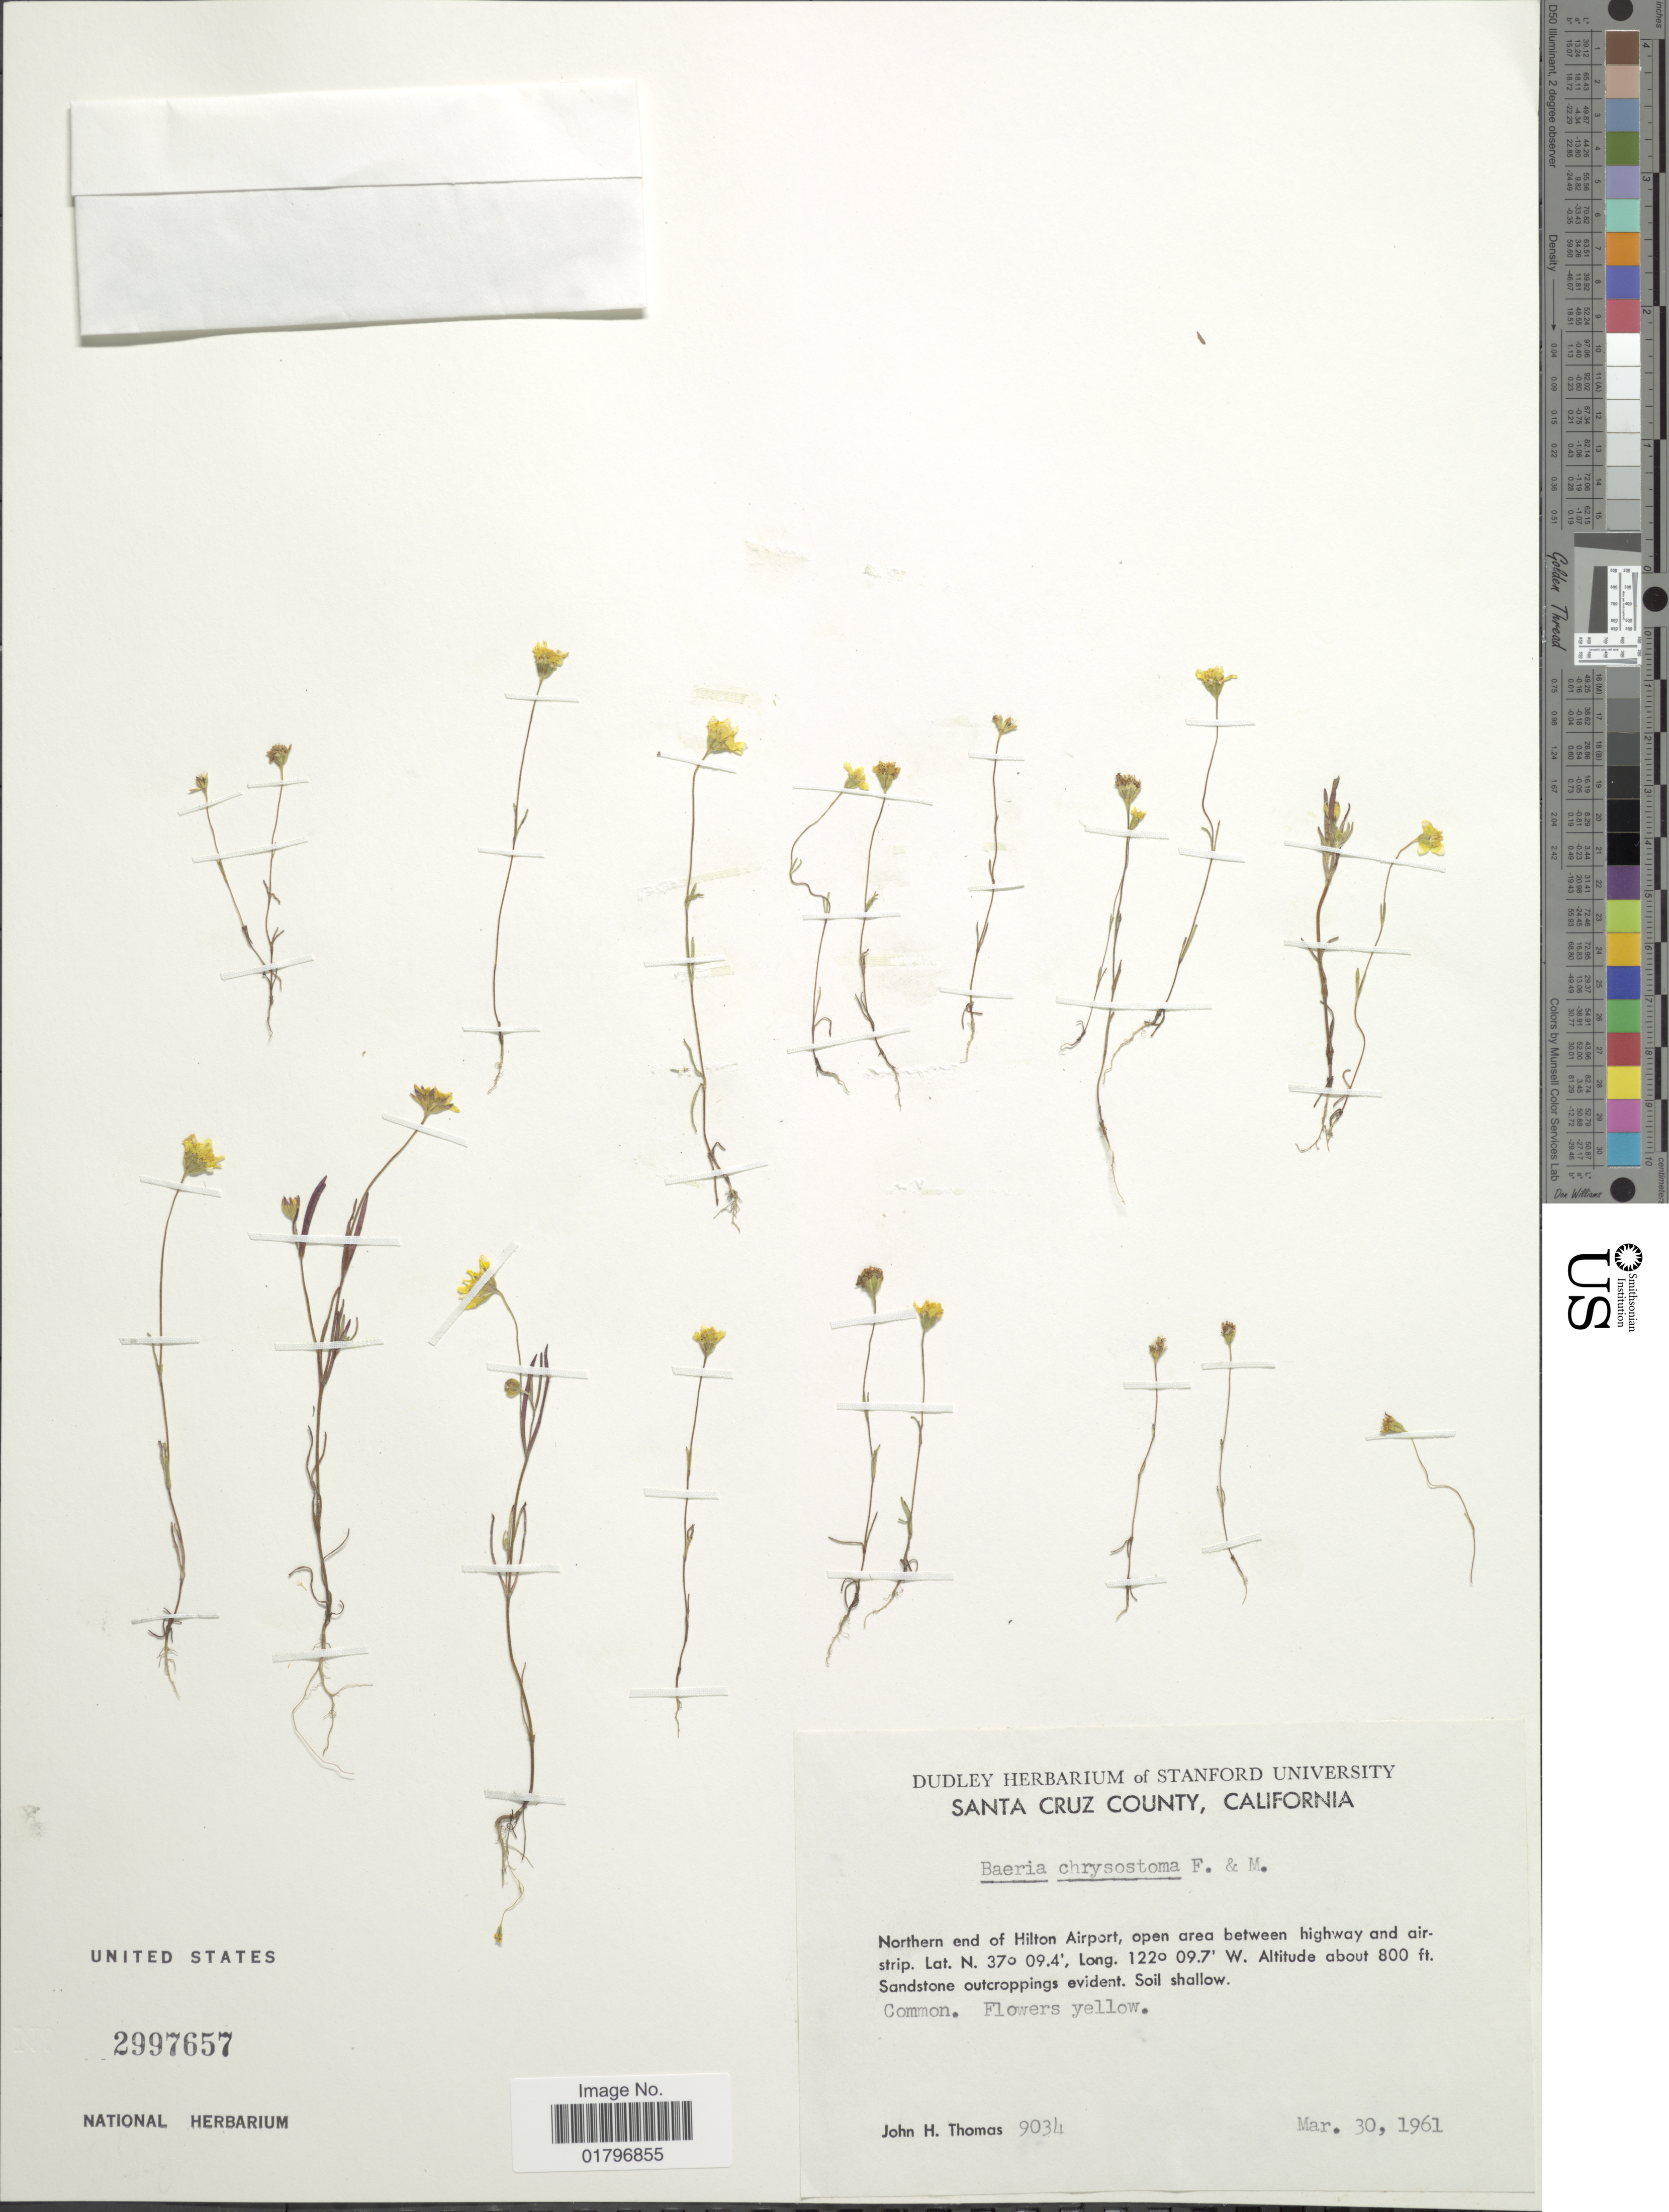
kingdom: Plantae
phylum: Tracheophyta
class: Magnoliopsida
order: Asterales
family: Asteraceae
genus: Lasthenia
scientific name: Lasthenia chrysostoma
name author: (Fisch. & C.A. Mey.) Greene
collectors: J. H. Thomas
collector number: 9034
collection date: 1961-03-30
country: United States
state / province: California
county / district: Santa Cruz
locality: Santa Cruz County. Northern end of Hilton Airport, open area between highway and airstrip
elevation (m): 244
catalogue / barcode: US 2997657